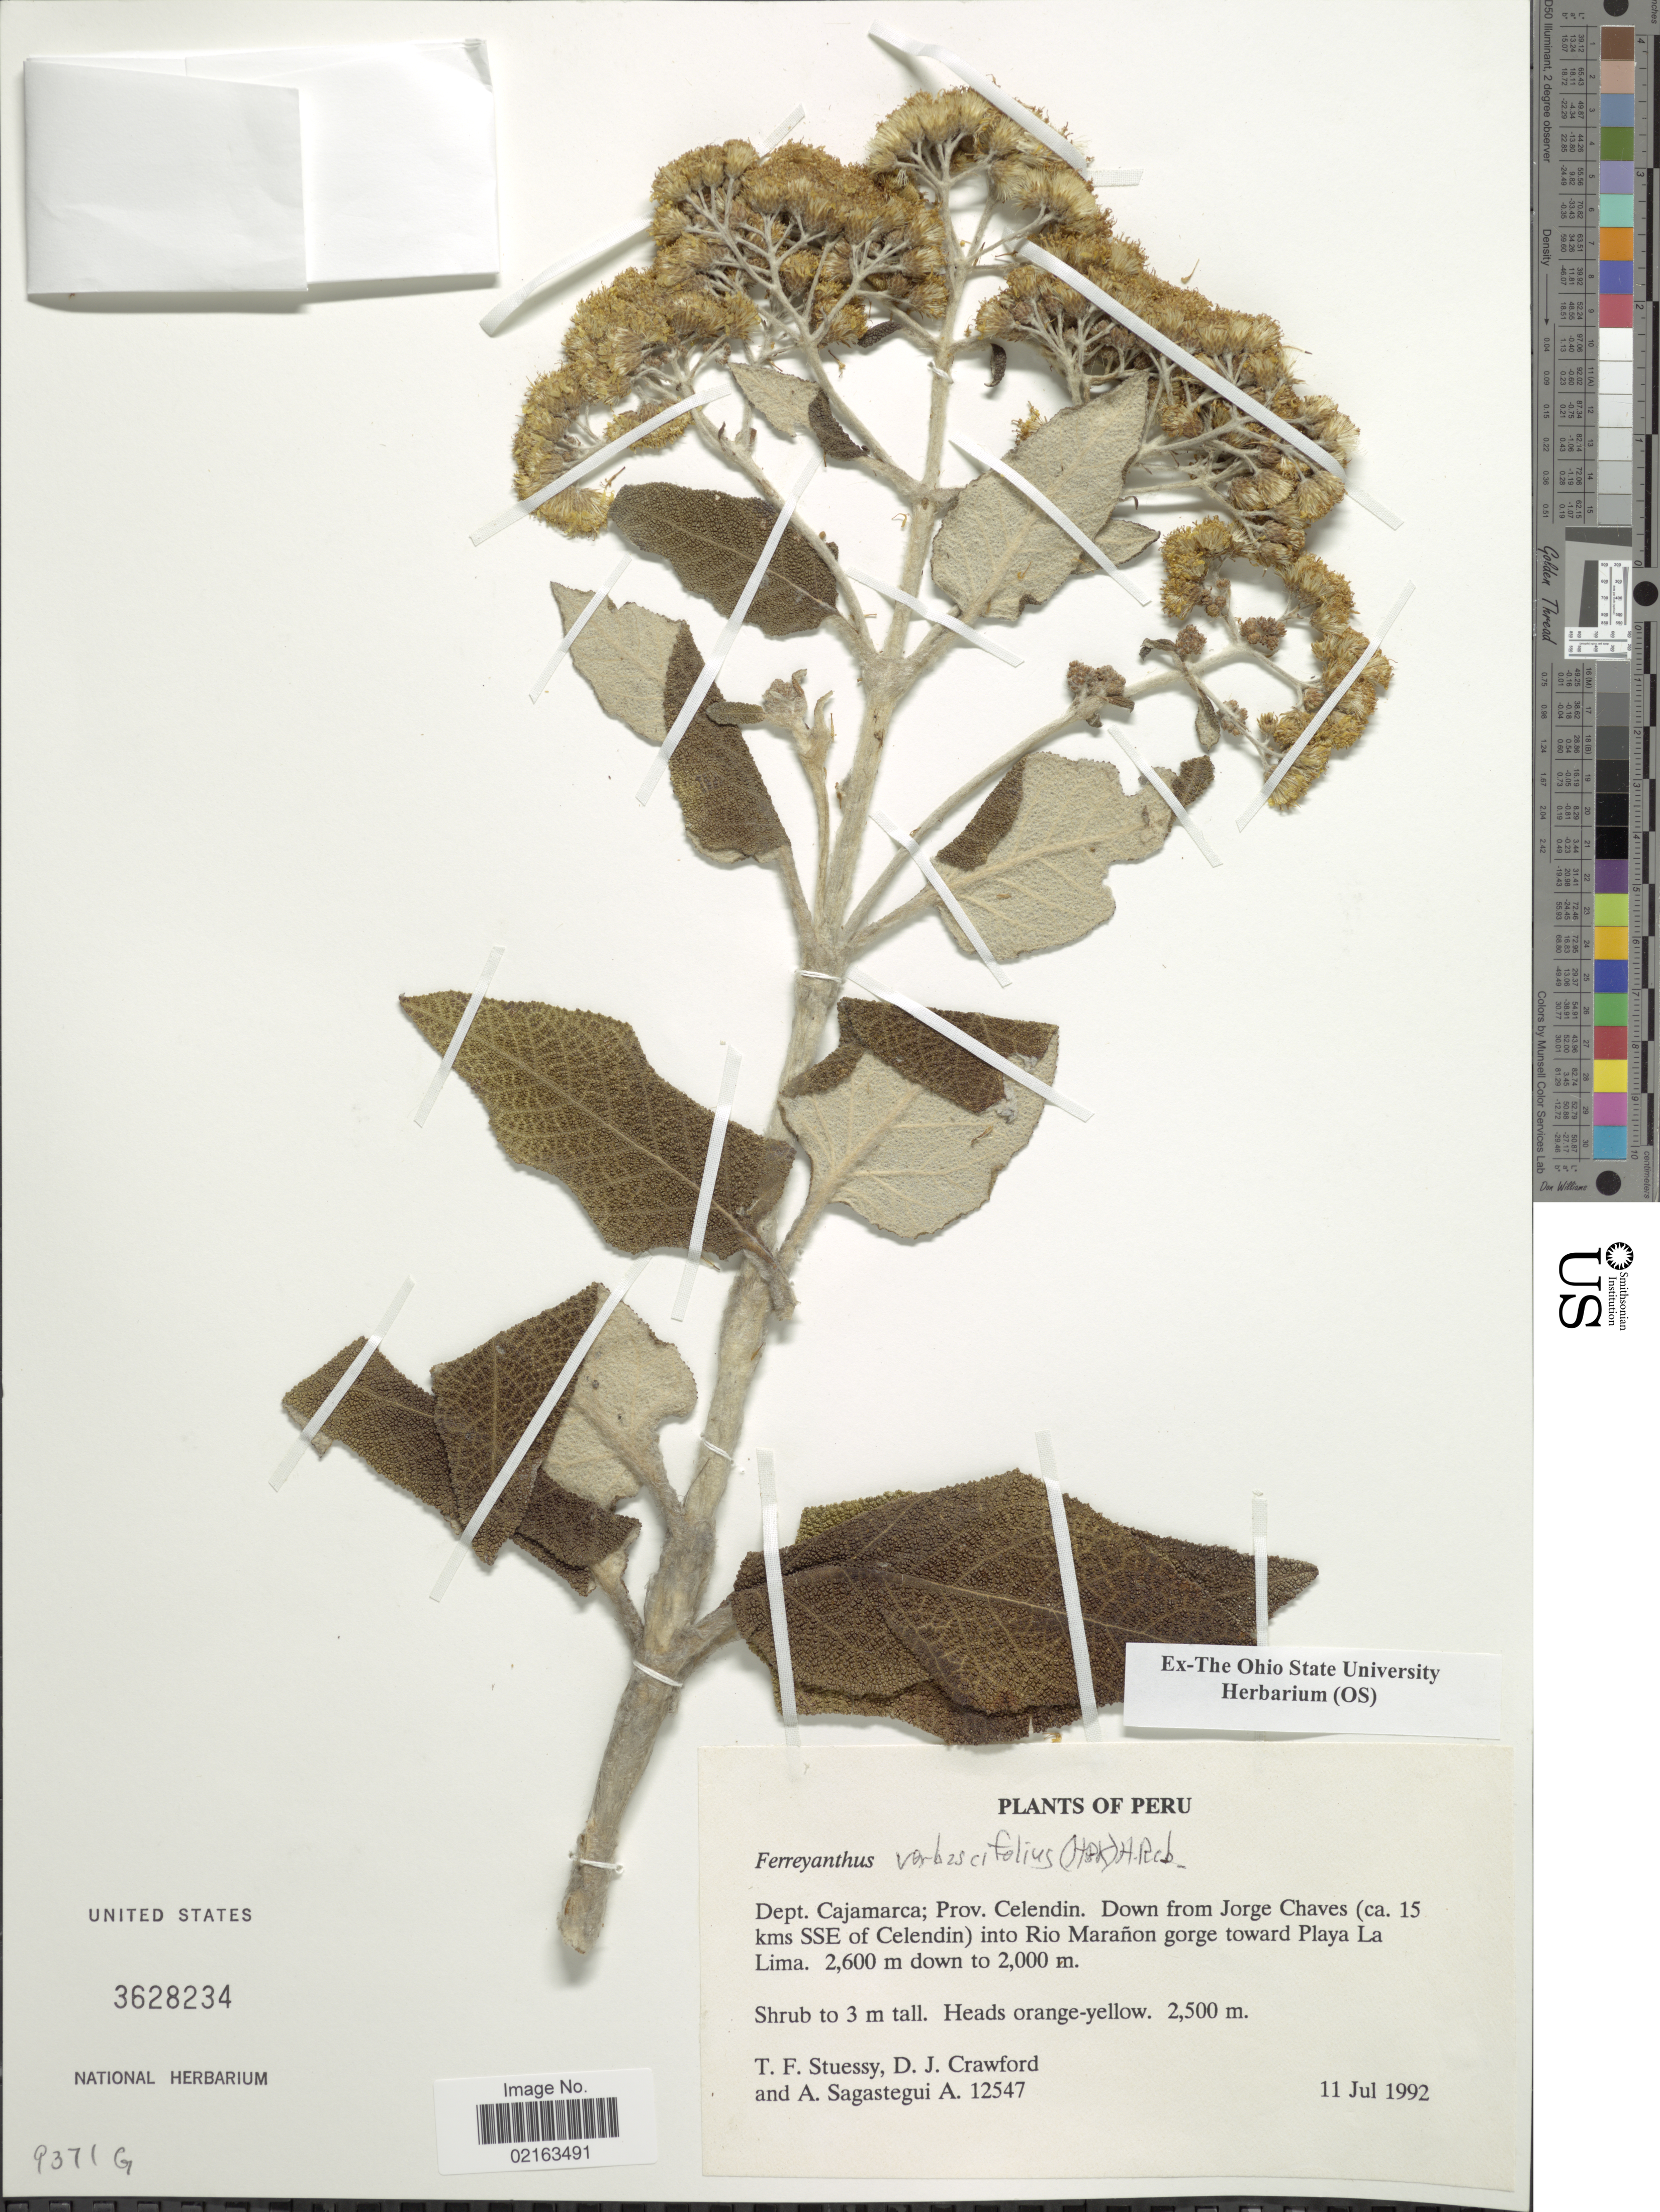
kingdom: Plantae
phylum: Tracheophyta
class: Magnoliopsida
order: Asterales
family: Asteraceae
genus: Ferreyranthus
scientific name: Ferreyranthus verbascifolius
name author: (Kunth) H. Rob. & Brettell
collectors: T. Stuessy, D. Crawford & A. Sagástegui A.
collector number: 12547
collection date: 1992-07-11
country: Peru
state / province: Cajamarca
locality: Dept. Cajamarca; Prov. Celendin. Down from Jorge Chaves (ca. 15 kms SSE of Celendin) into Rio Marañon gorge toward Playa La Lima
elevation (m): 2000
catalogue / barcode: US 3628234